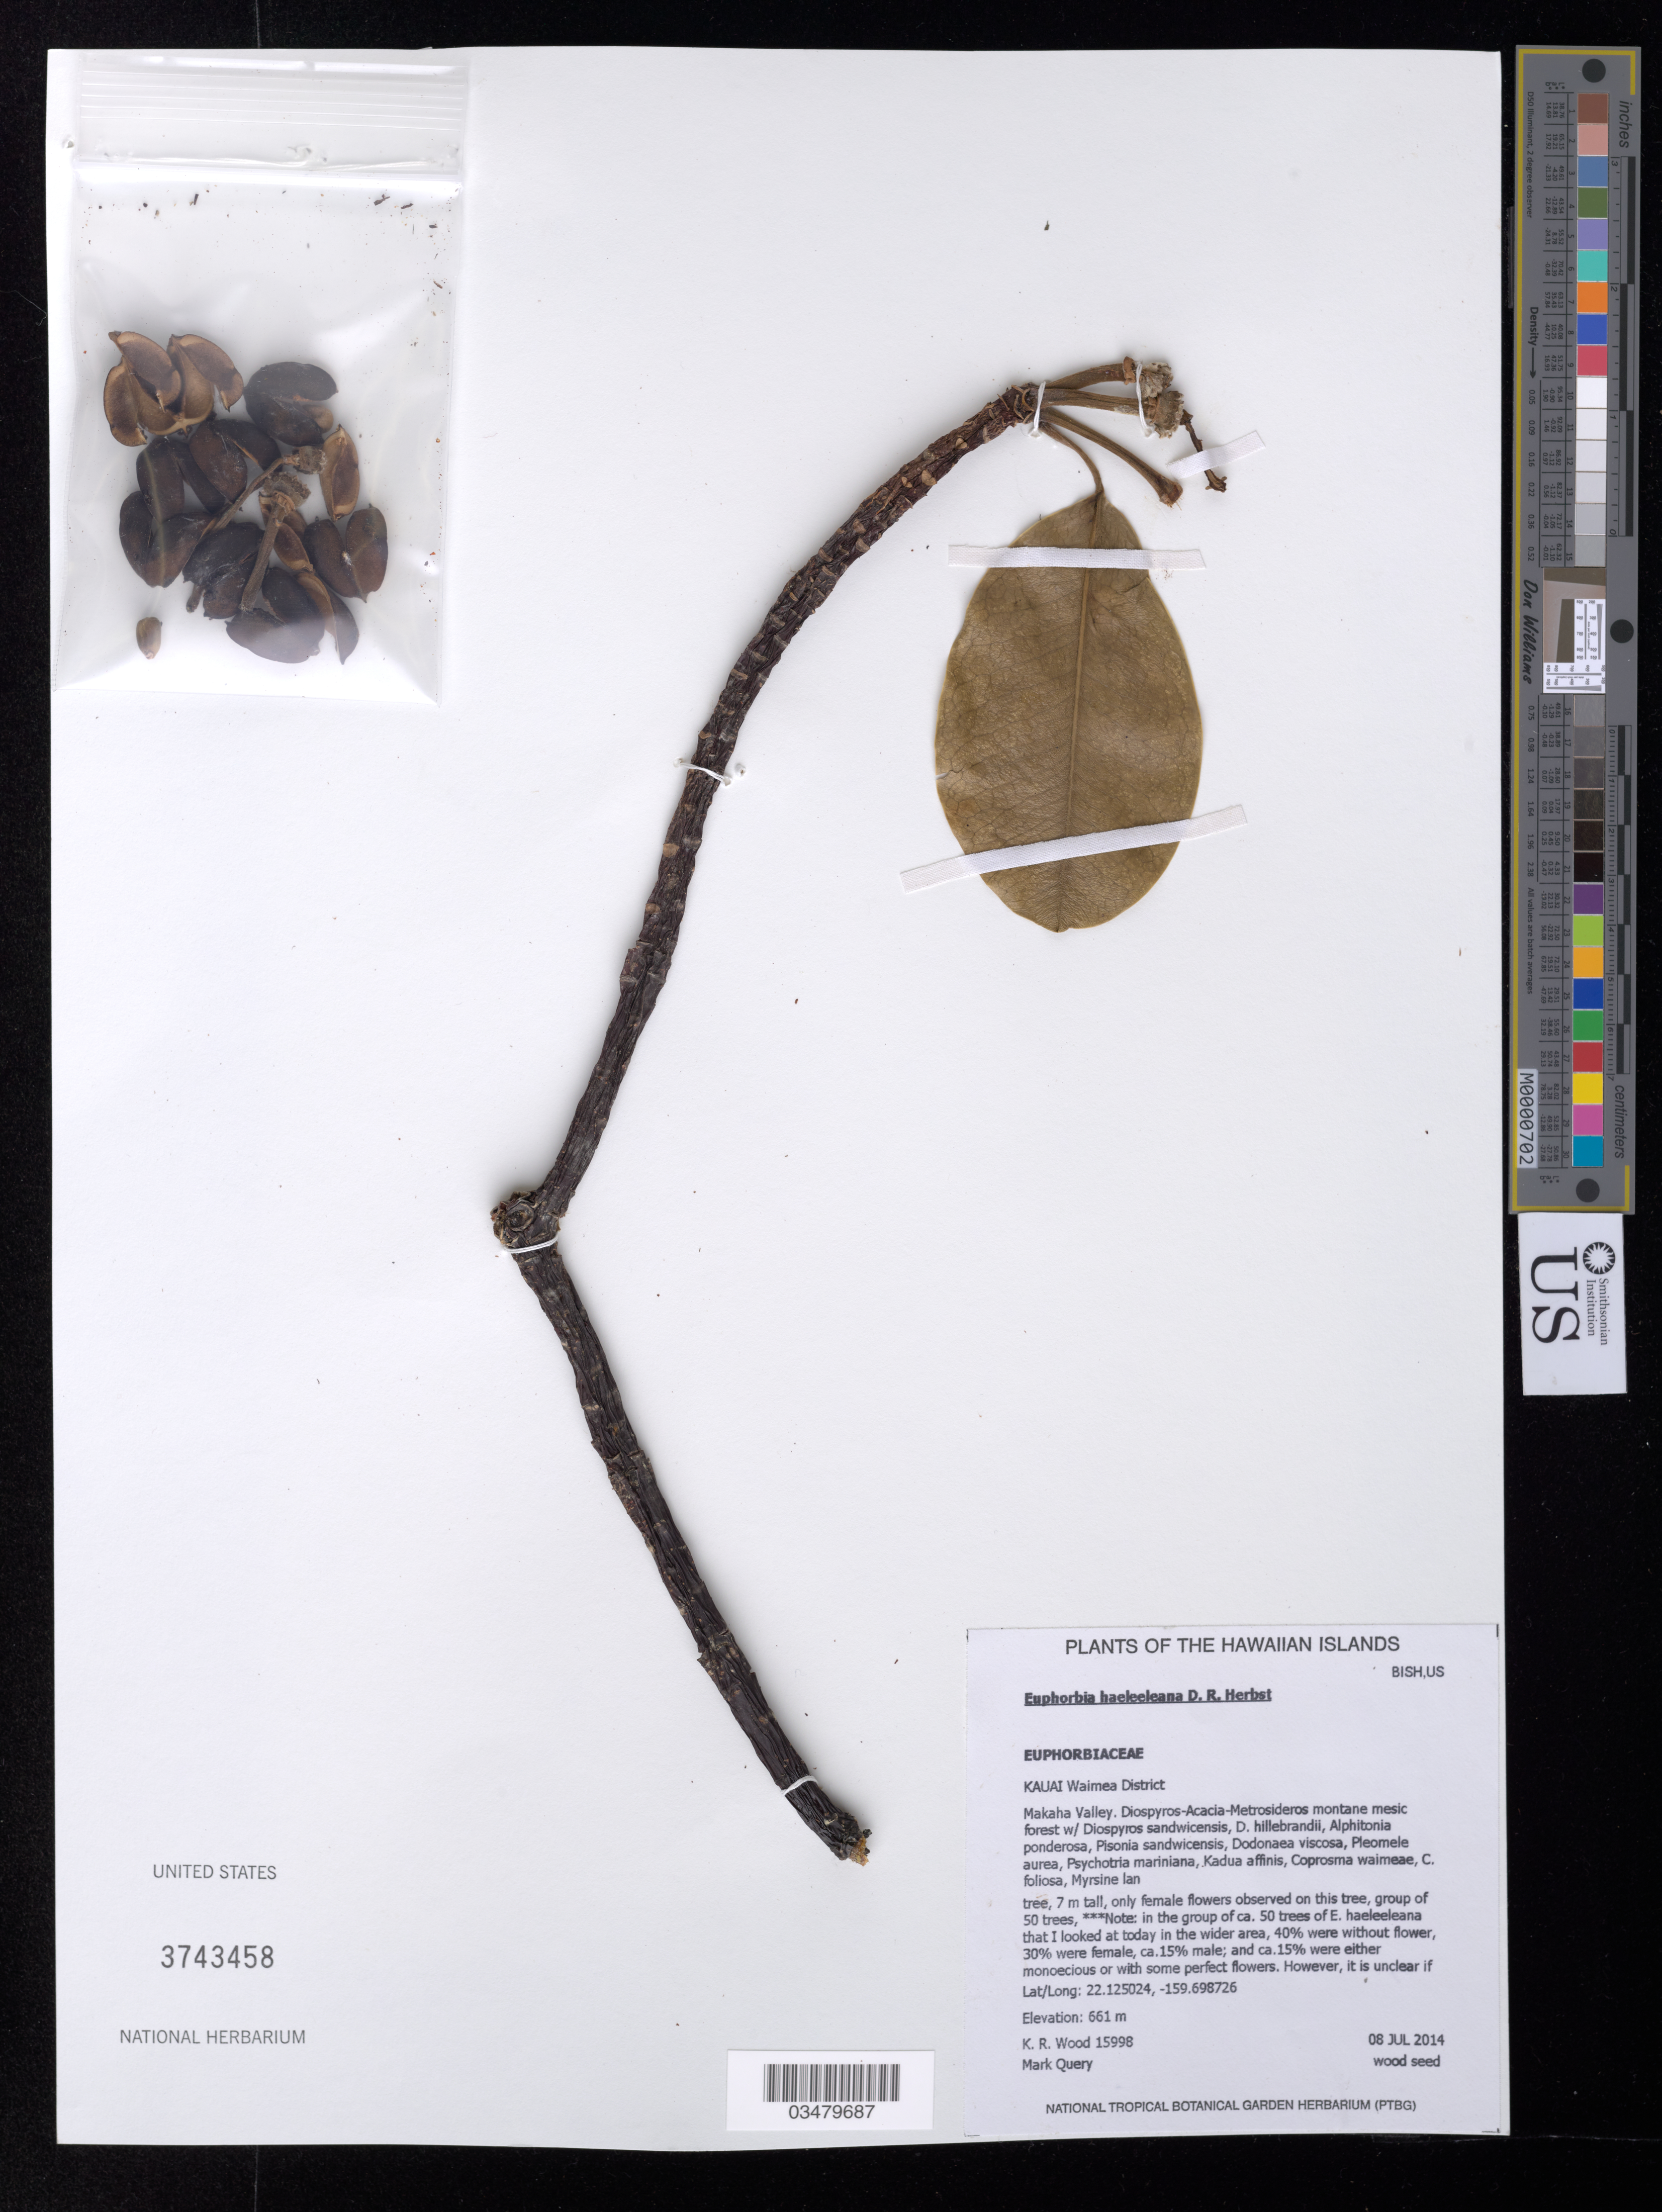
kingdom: Plantae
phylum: Tracheophyta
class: Magnoliopsida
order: Malpighiales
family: Euphorbiaceae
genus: Euphorbia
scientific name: Euphorbia haeleeleana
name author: D.R. Herbst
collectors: K. R. Wood & M. Query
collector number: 15998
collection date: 2014-07-08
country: United States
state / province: Hawaii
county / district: Kauai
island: Kaua'i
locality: Waimea District, Makaha Valley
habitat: Montane mesic forest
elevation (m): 661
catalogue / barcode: US 3743458